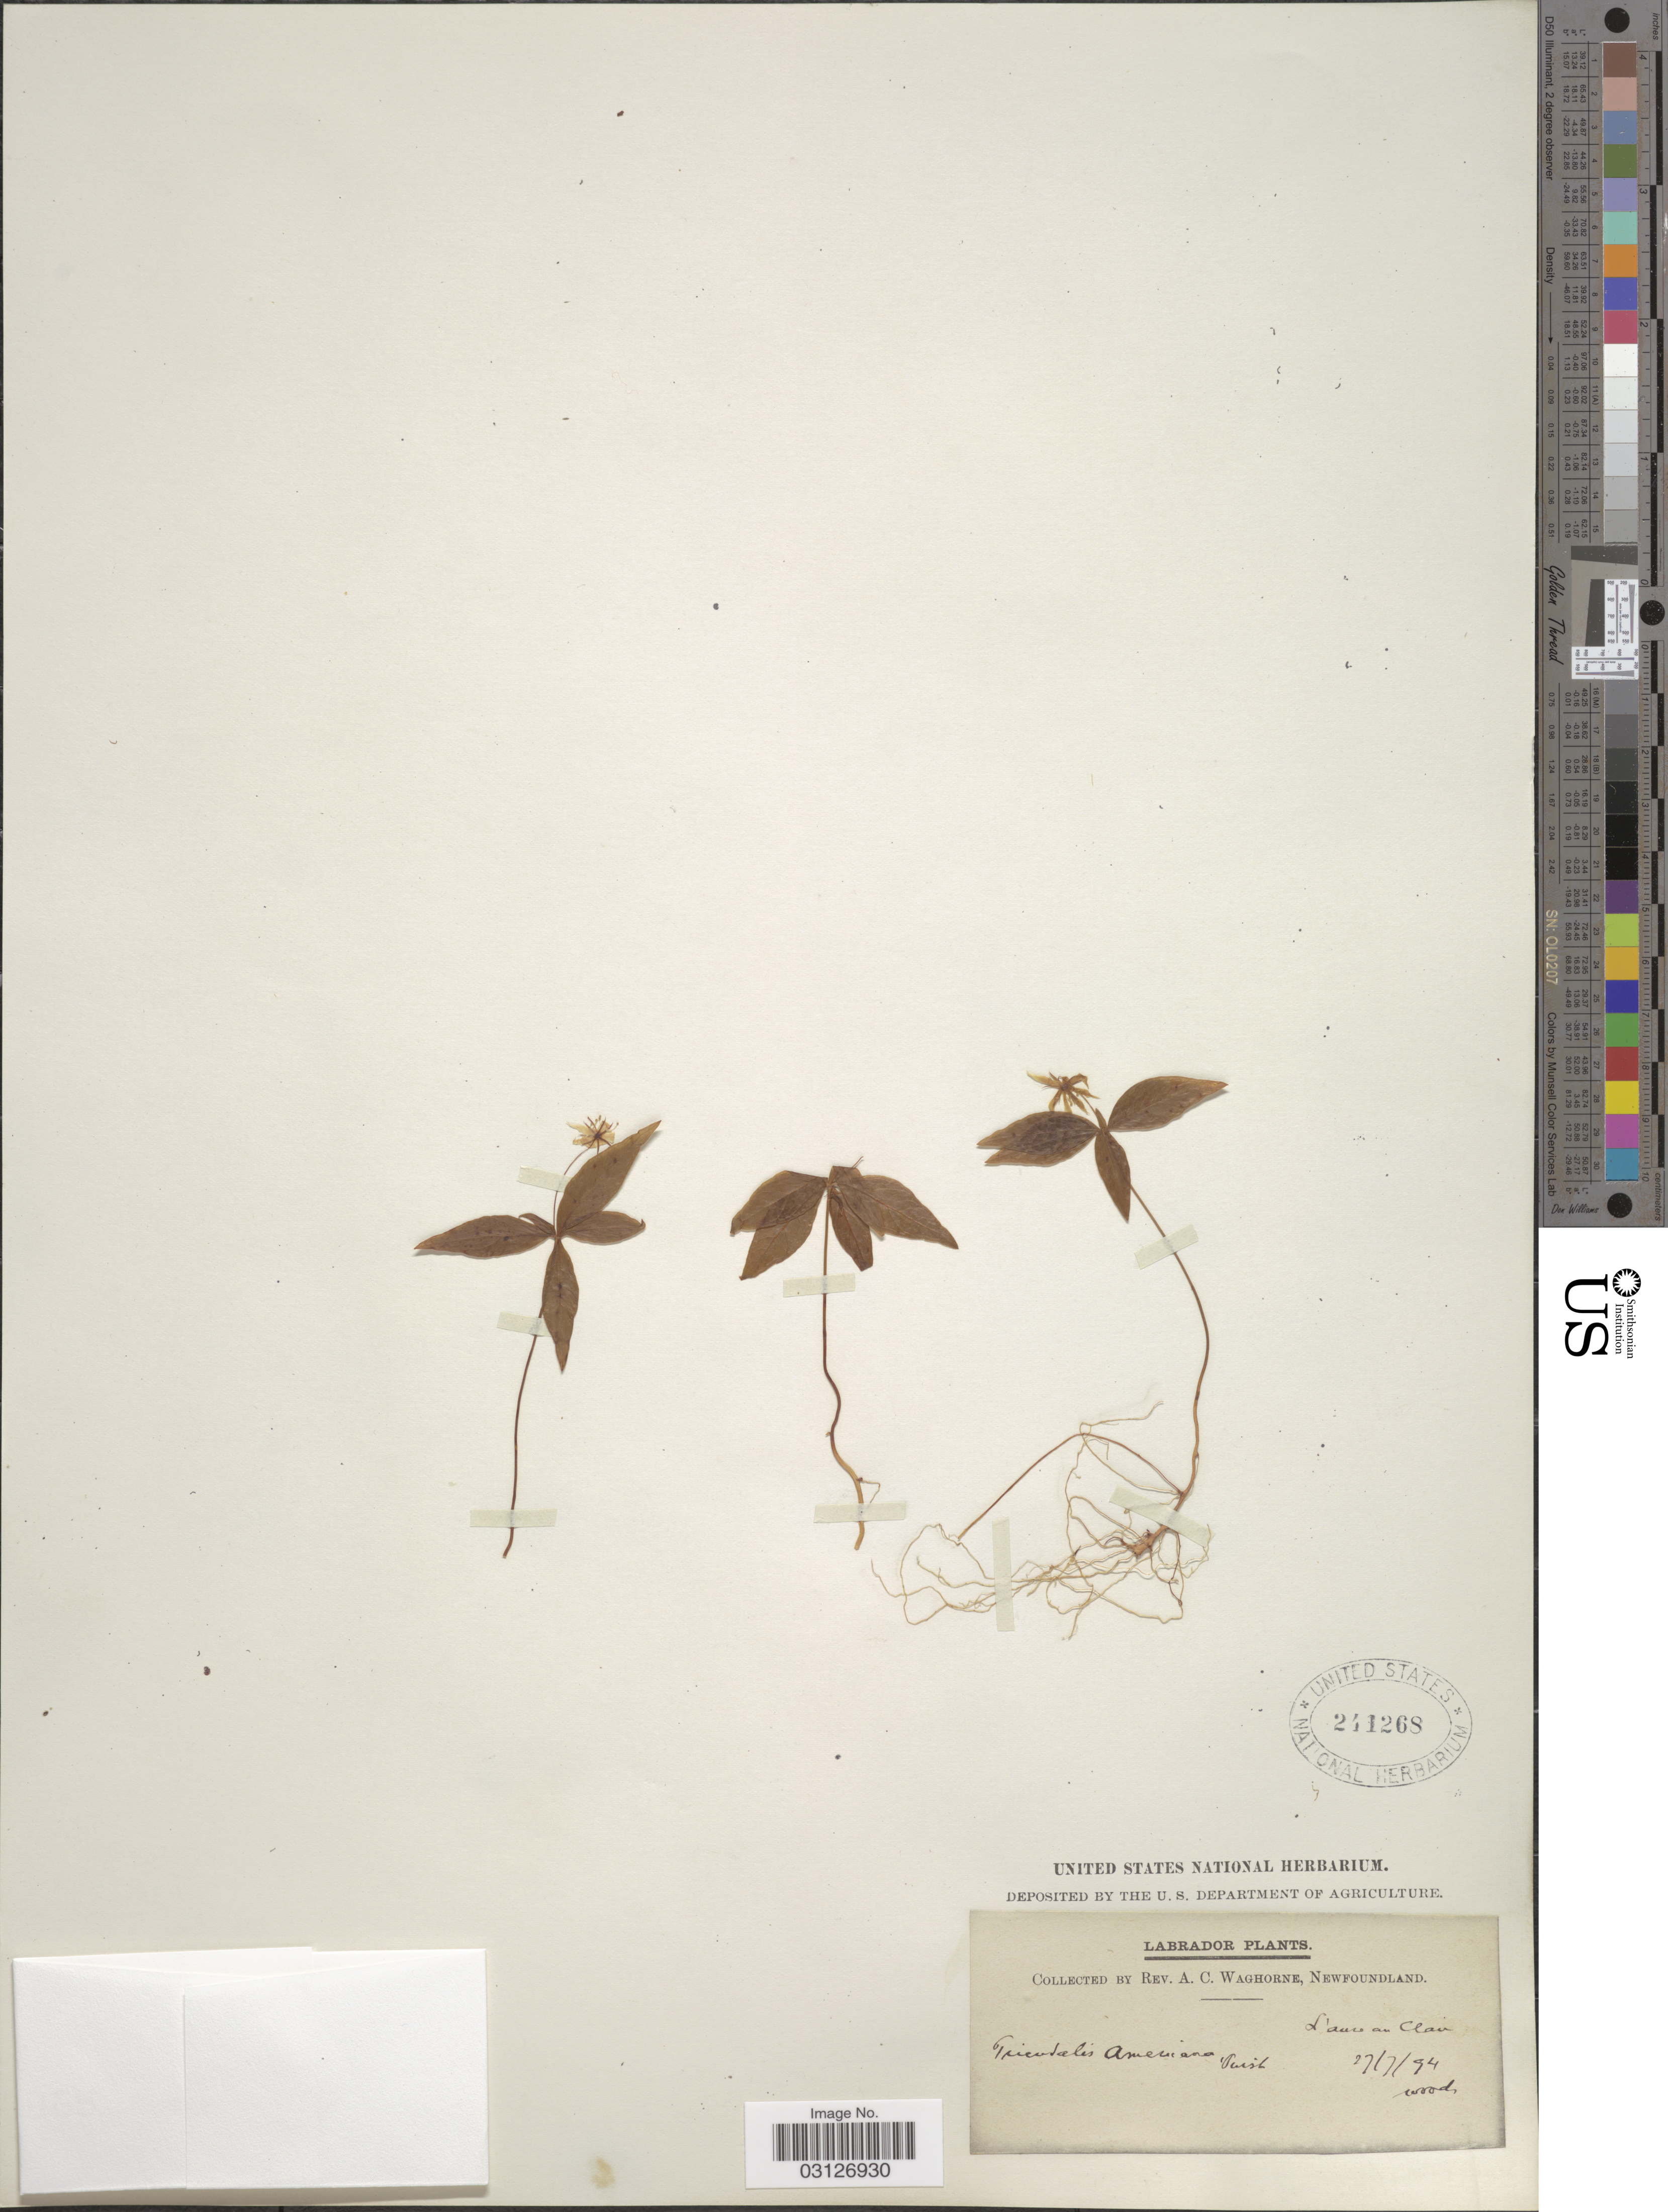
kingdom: Plantae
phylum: Tracheophyta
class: Magnoliopsida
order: Ericales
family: Primulaceae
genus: Trientalis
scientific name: Trientalis americana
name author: Pursh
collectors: A. Waghorne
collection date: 1894-07-27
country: Canada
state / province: Newfoundland and Labrador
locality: Labrador. L'anse au Clair, woods.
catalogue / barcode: US 241268